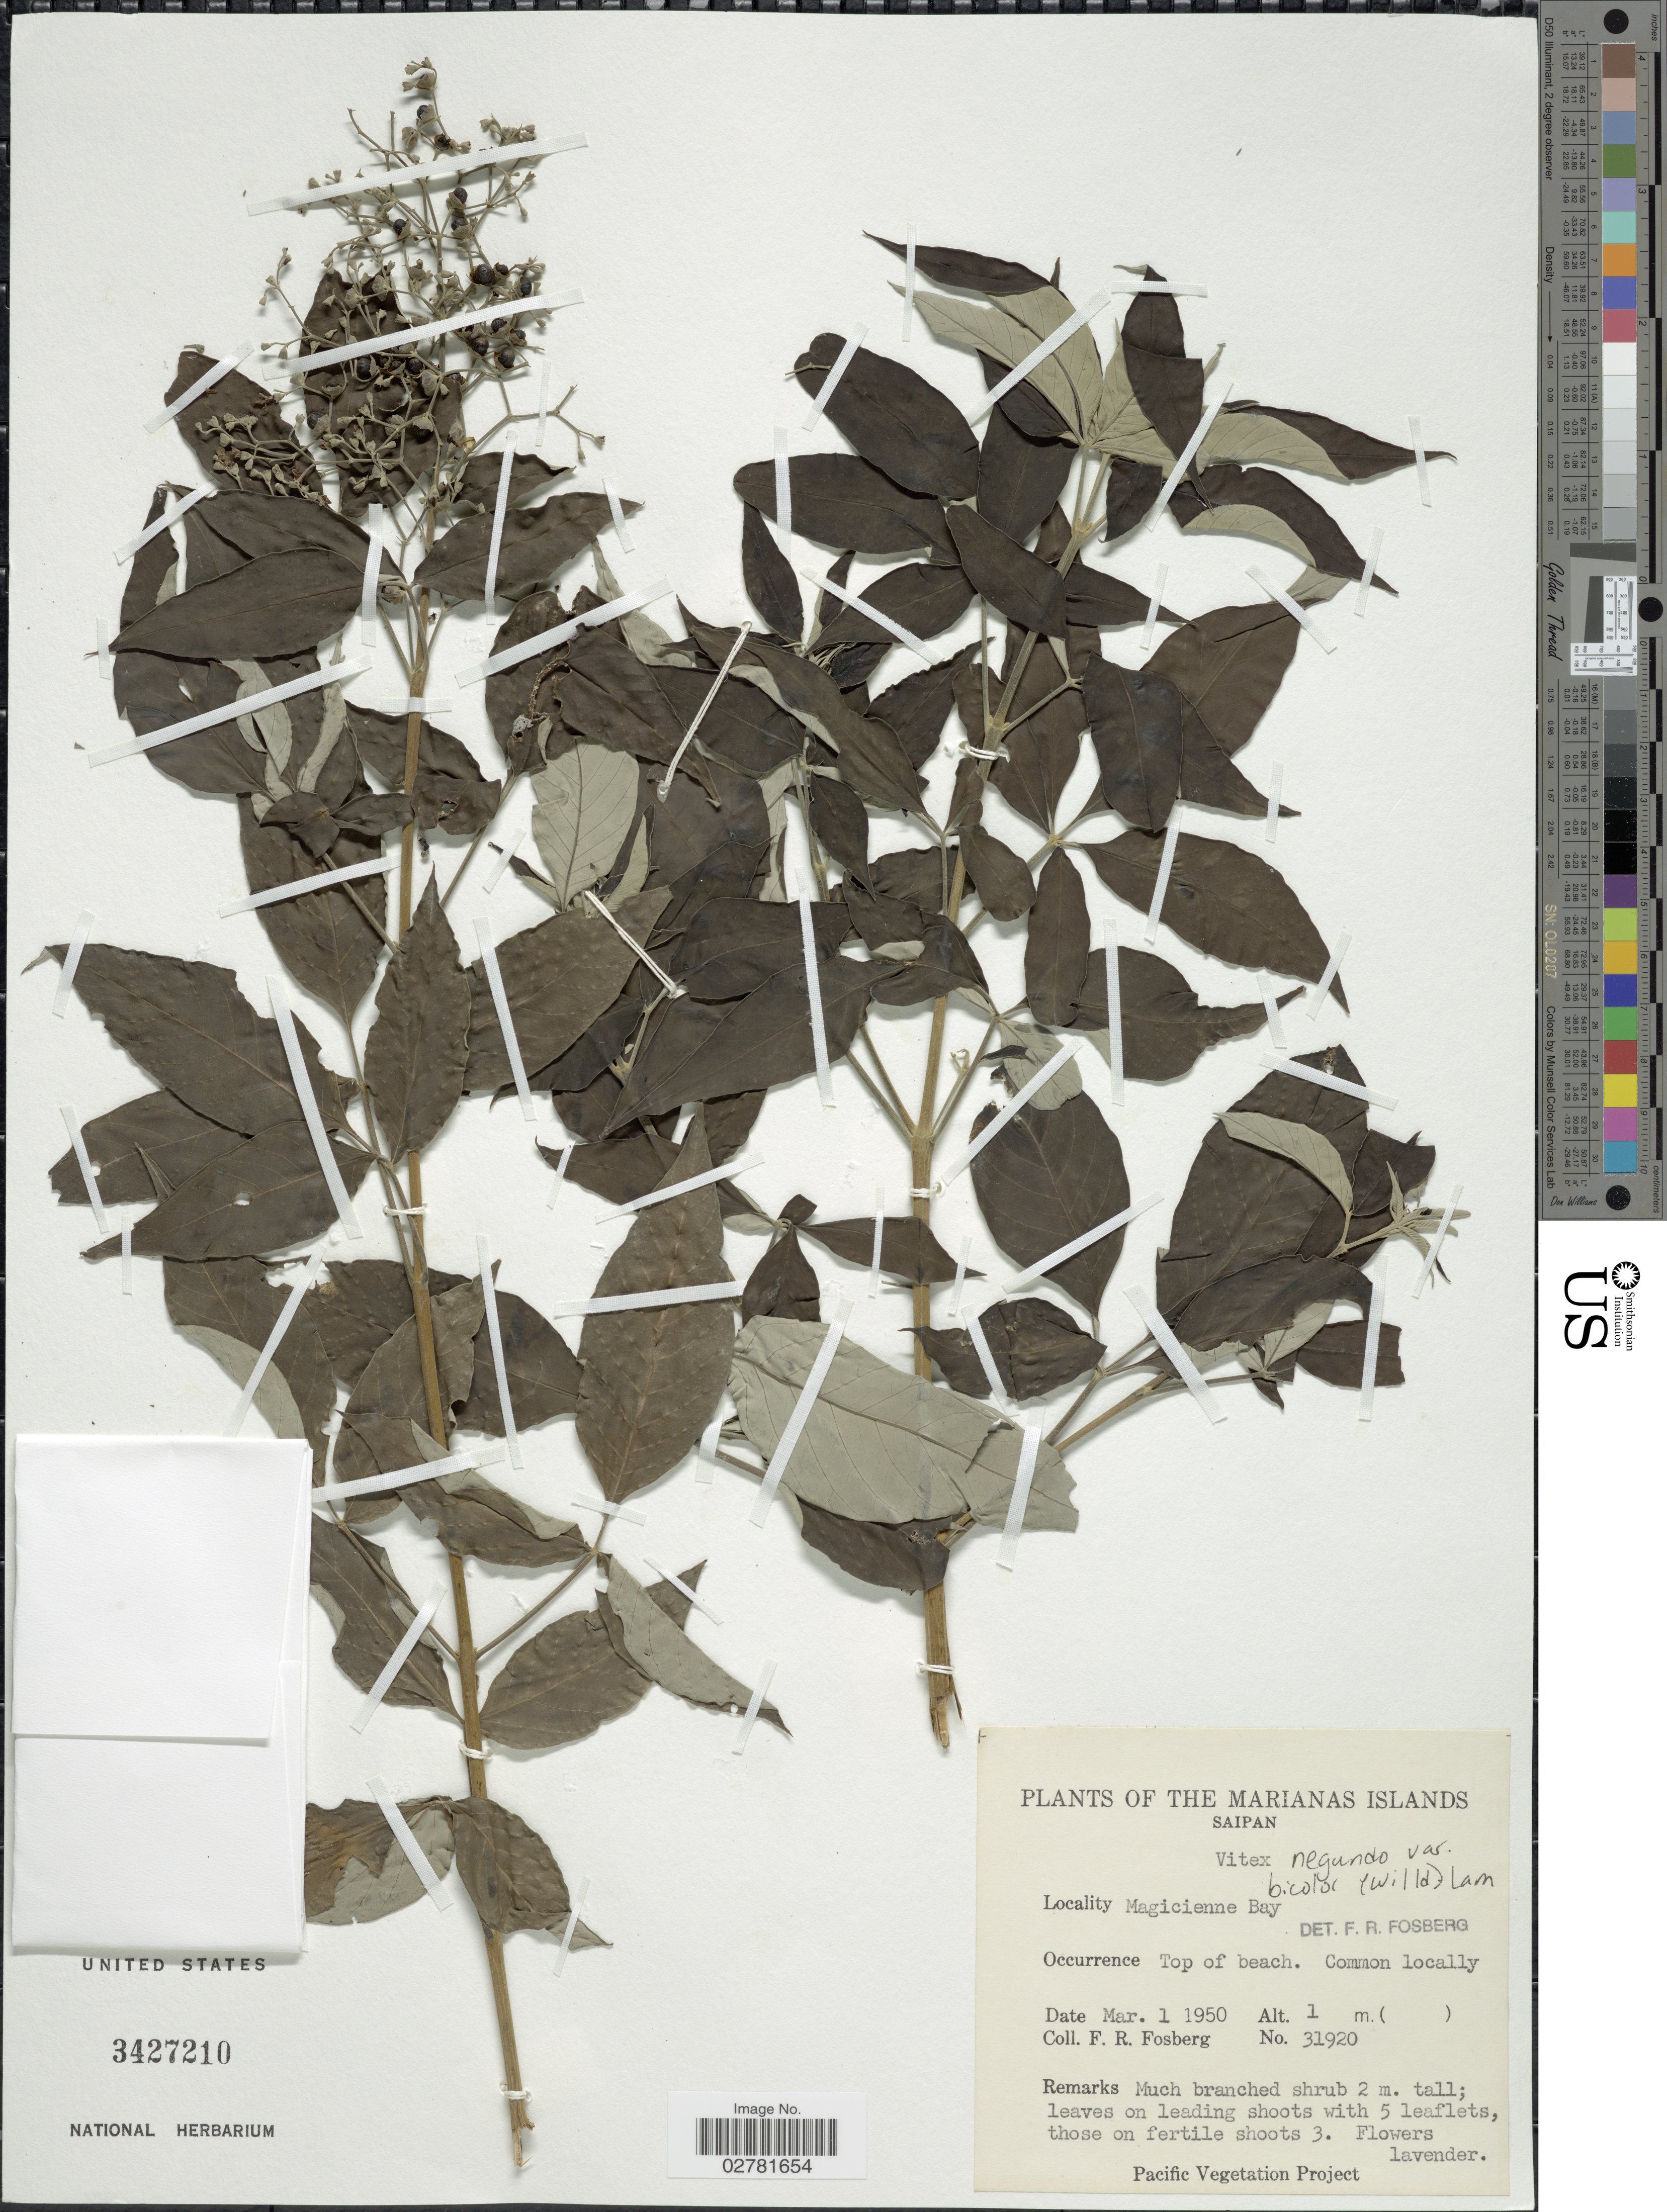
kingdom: Plantae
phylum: Tracheophyta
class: Magnoliopsida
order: Lamiales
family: Lamiaceae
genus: Vitex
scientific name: Vitex negundo var. bicolor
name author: (Willd.) H.J. Lam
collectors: F. R. Fosberg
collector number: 31920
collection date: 1950-03-01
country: Northern Mariana Islands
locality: Marianas Islands. Saipan. Magicienne Bay.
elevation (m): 1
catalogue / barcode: US 3427210